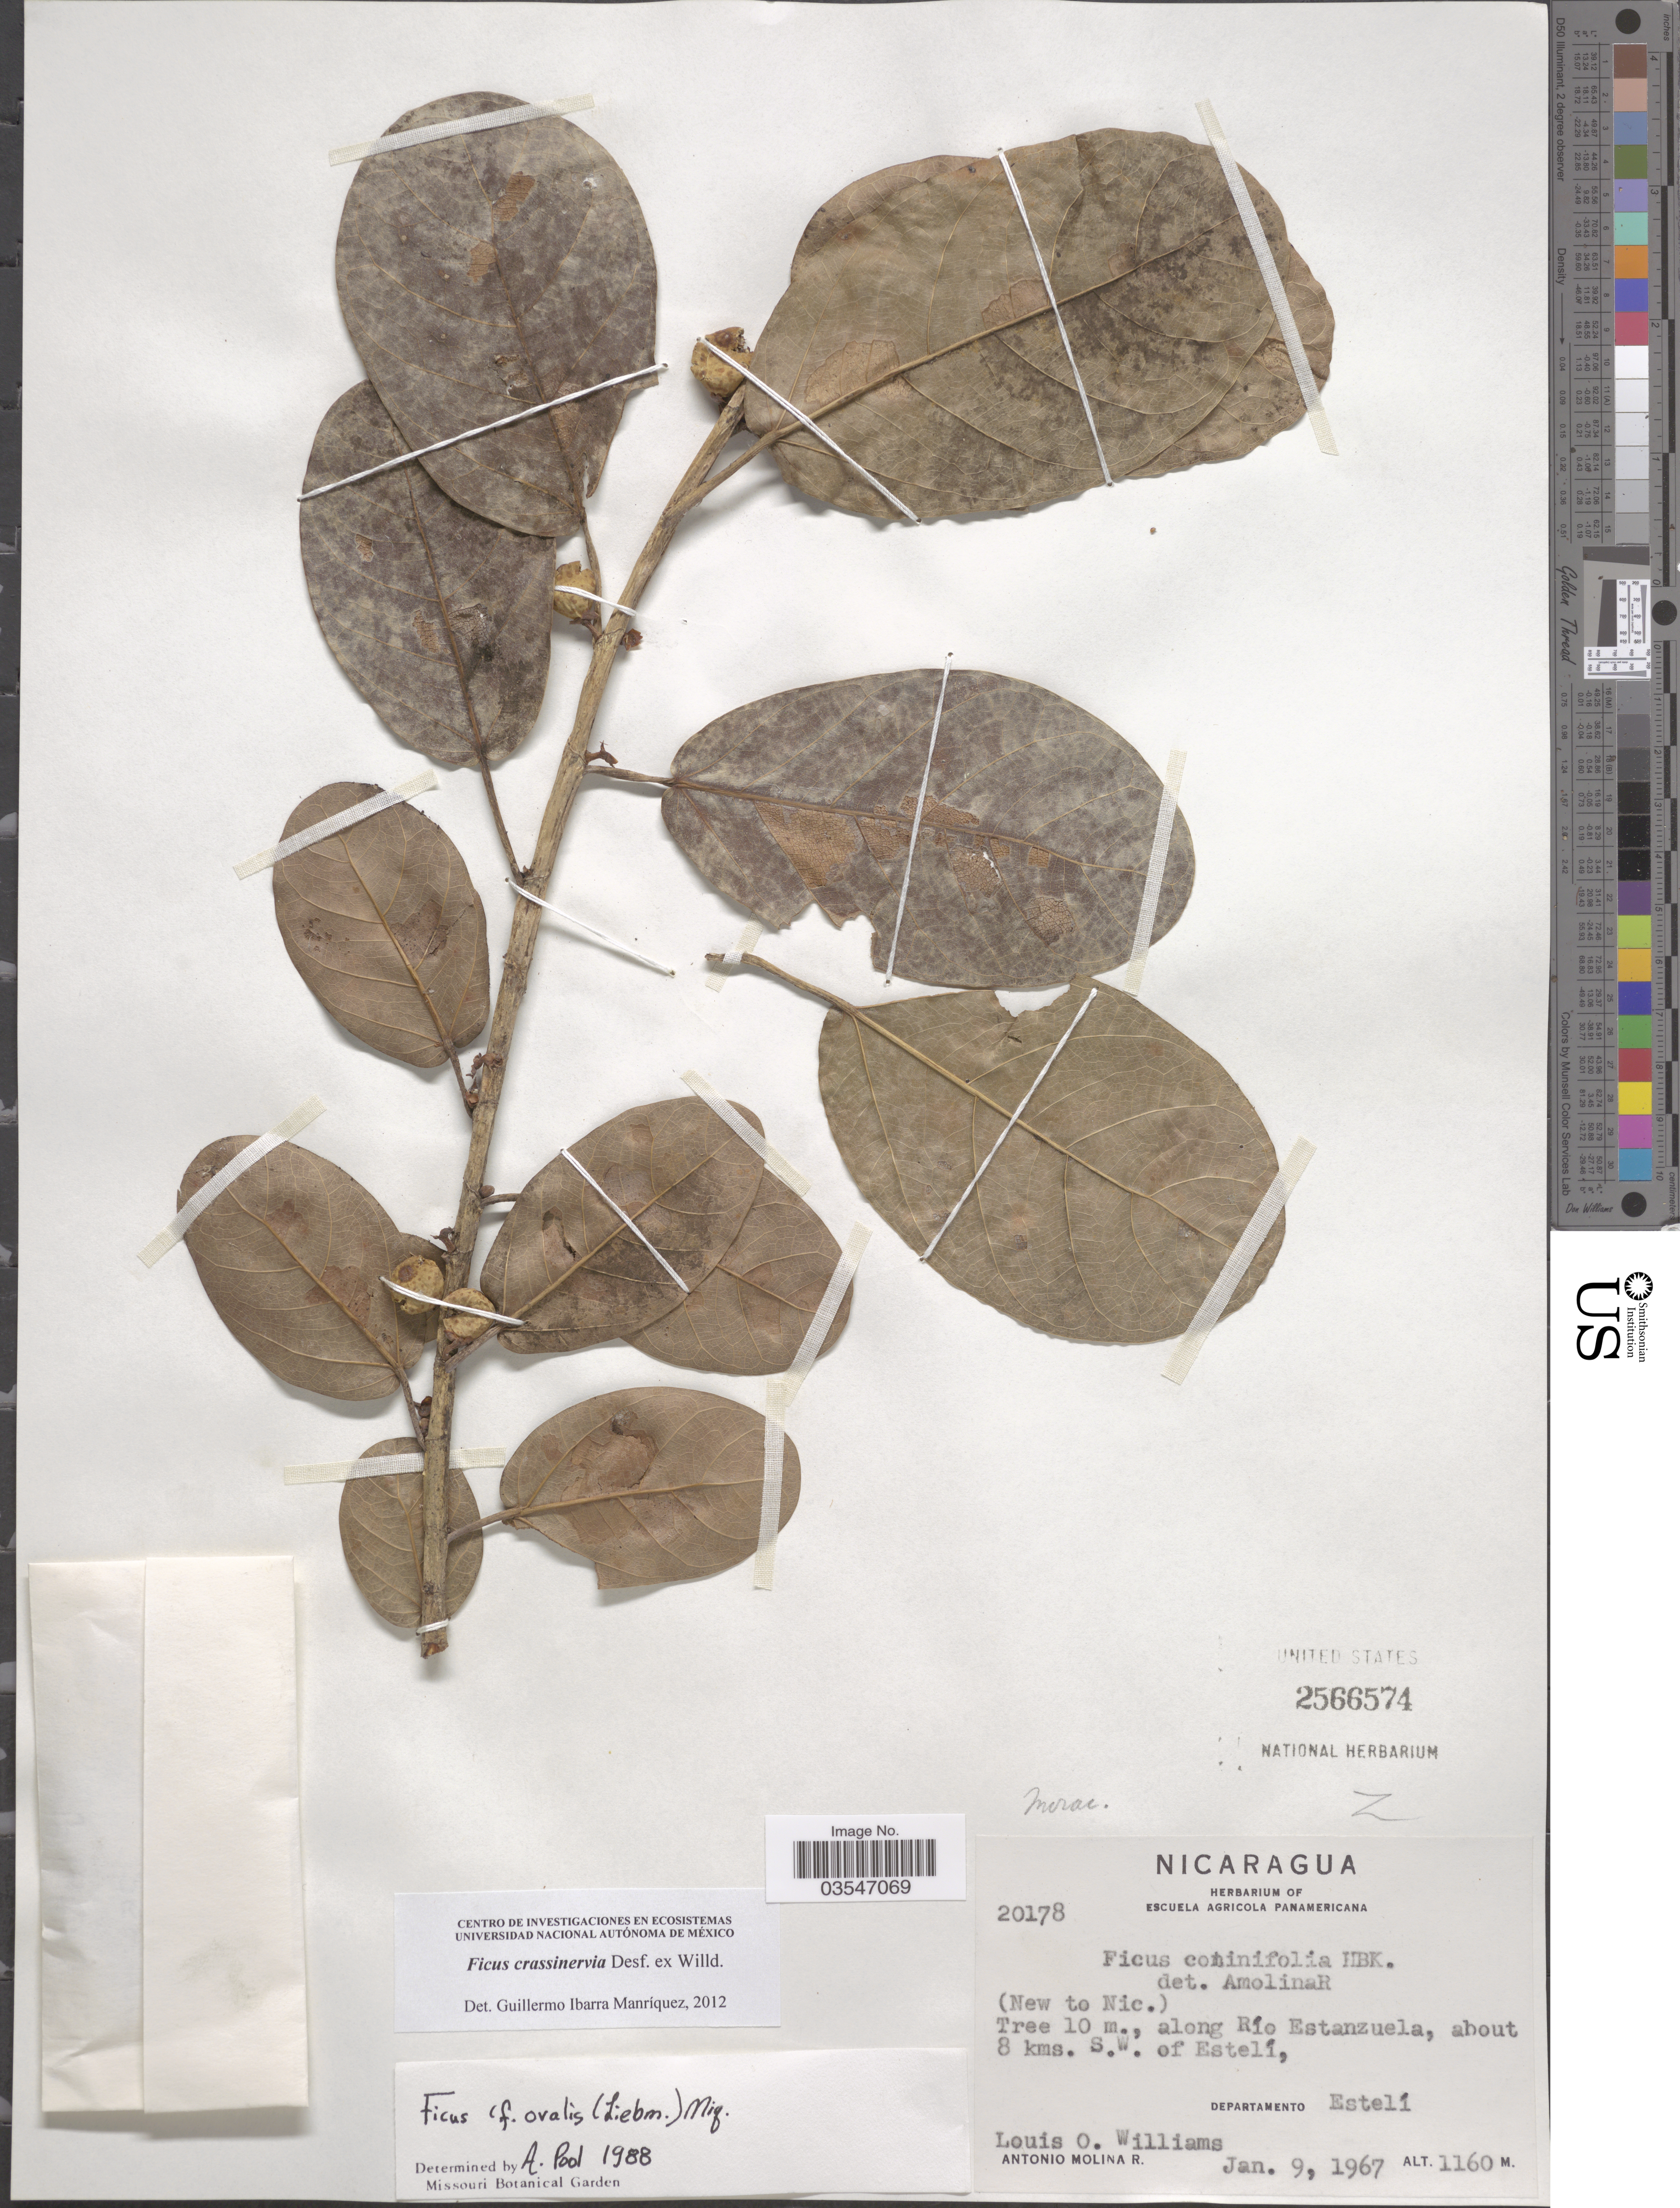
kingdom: Plantae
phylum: Tracheophyta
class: Magnoliopsida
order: Rosales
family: Moraceae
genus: Ficus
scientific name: Ficus crassinervia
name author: Desf. ex Willd.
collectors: L. O. Williams & A. Molina R.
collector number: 20178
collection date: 1967-01-09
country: Nicaragua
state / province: Esteli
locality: Along Río Estanzuela, about 8 kms. S.W. of Estelí, Departamento Estelí.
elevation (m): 1160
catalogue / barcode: US 2566574